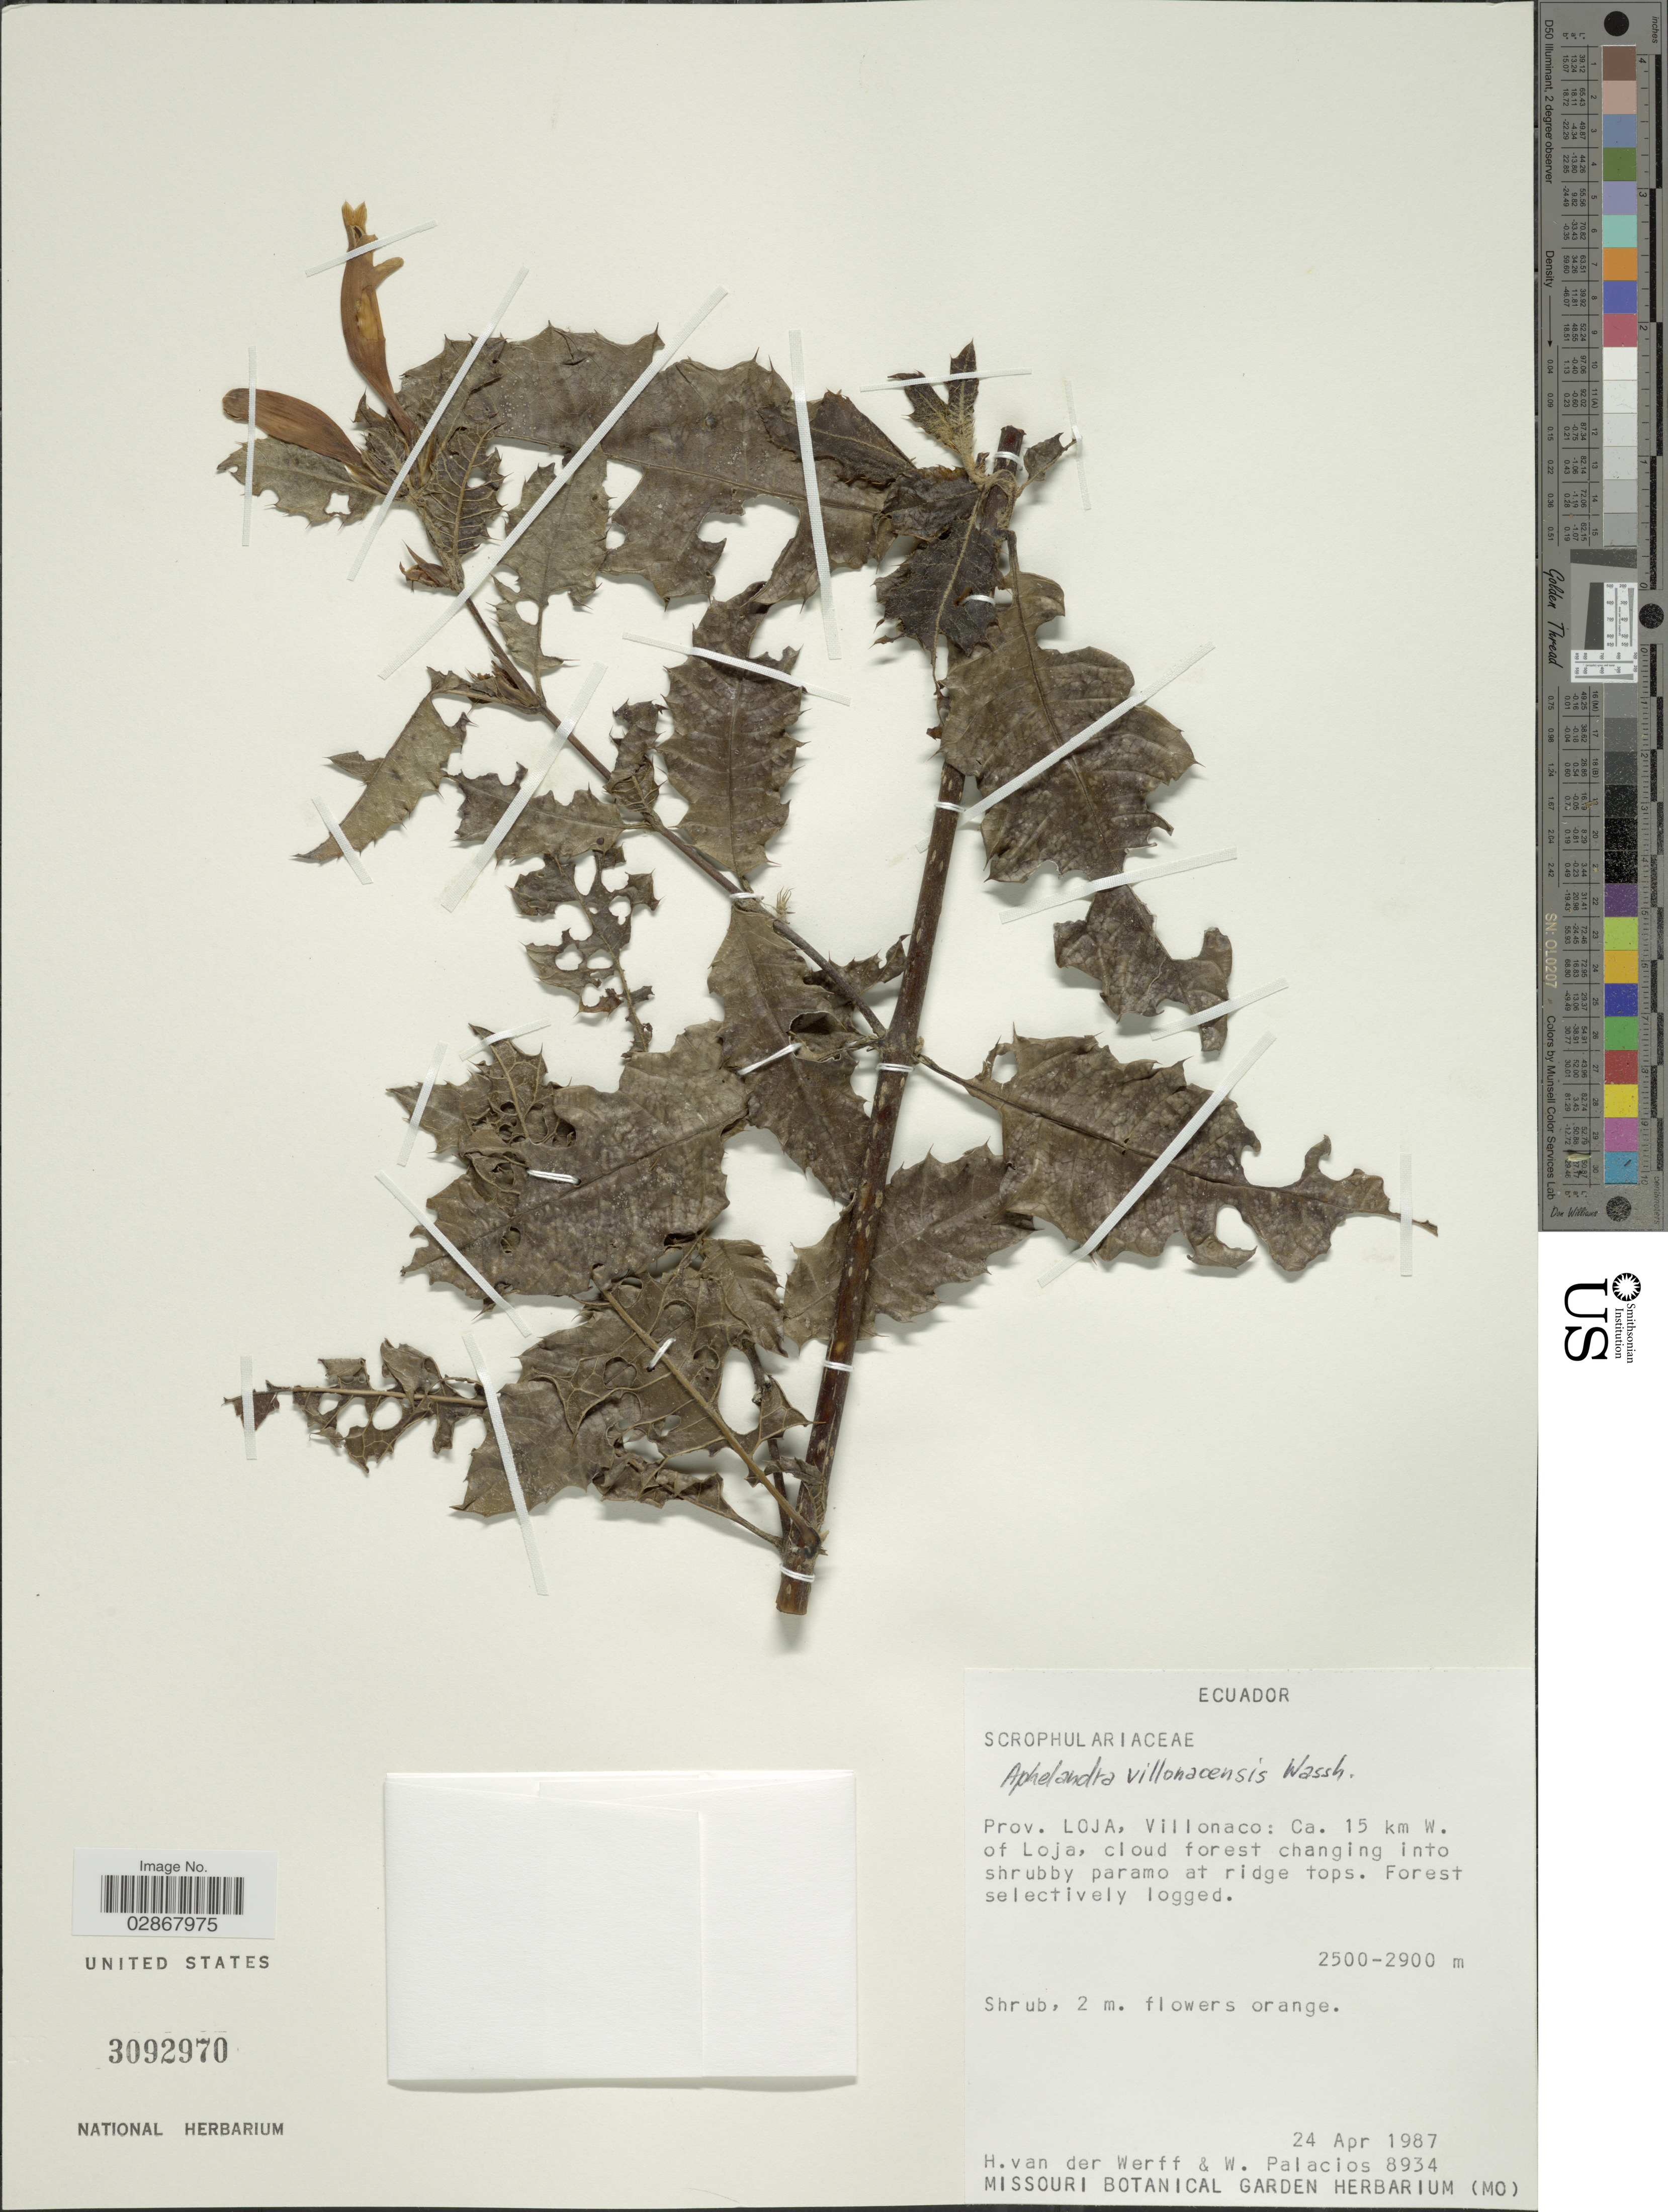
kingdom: Plantae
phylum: Tracheophyta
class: Magnoliopsida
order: Lamiales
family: Acanthaceae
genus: Aphelandra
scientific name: Aphelandra villonacensis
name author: Wassh.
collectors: H. van der Werff & W. Palacios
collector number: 8934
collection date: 1987-04-24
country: Ecuador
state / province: Loja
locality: Villonaco; Ca. 15 km W. of Loja.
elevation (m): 2500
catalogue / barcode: US 3092970